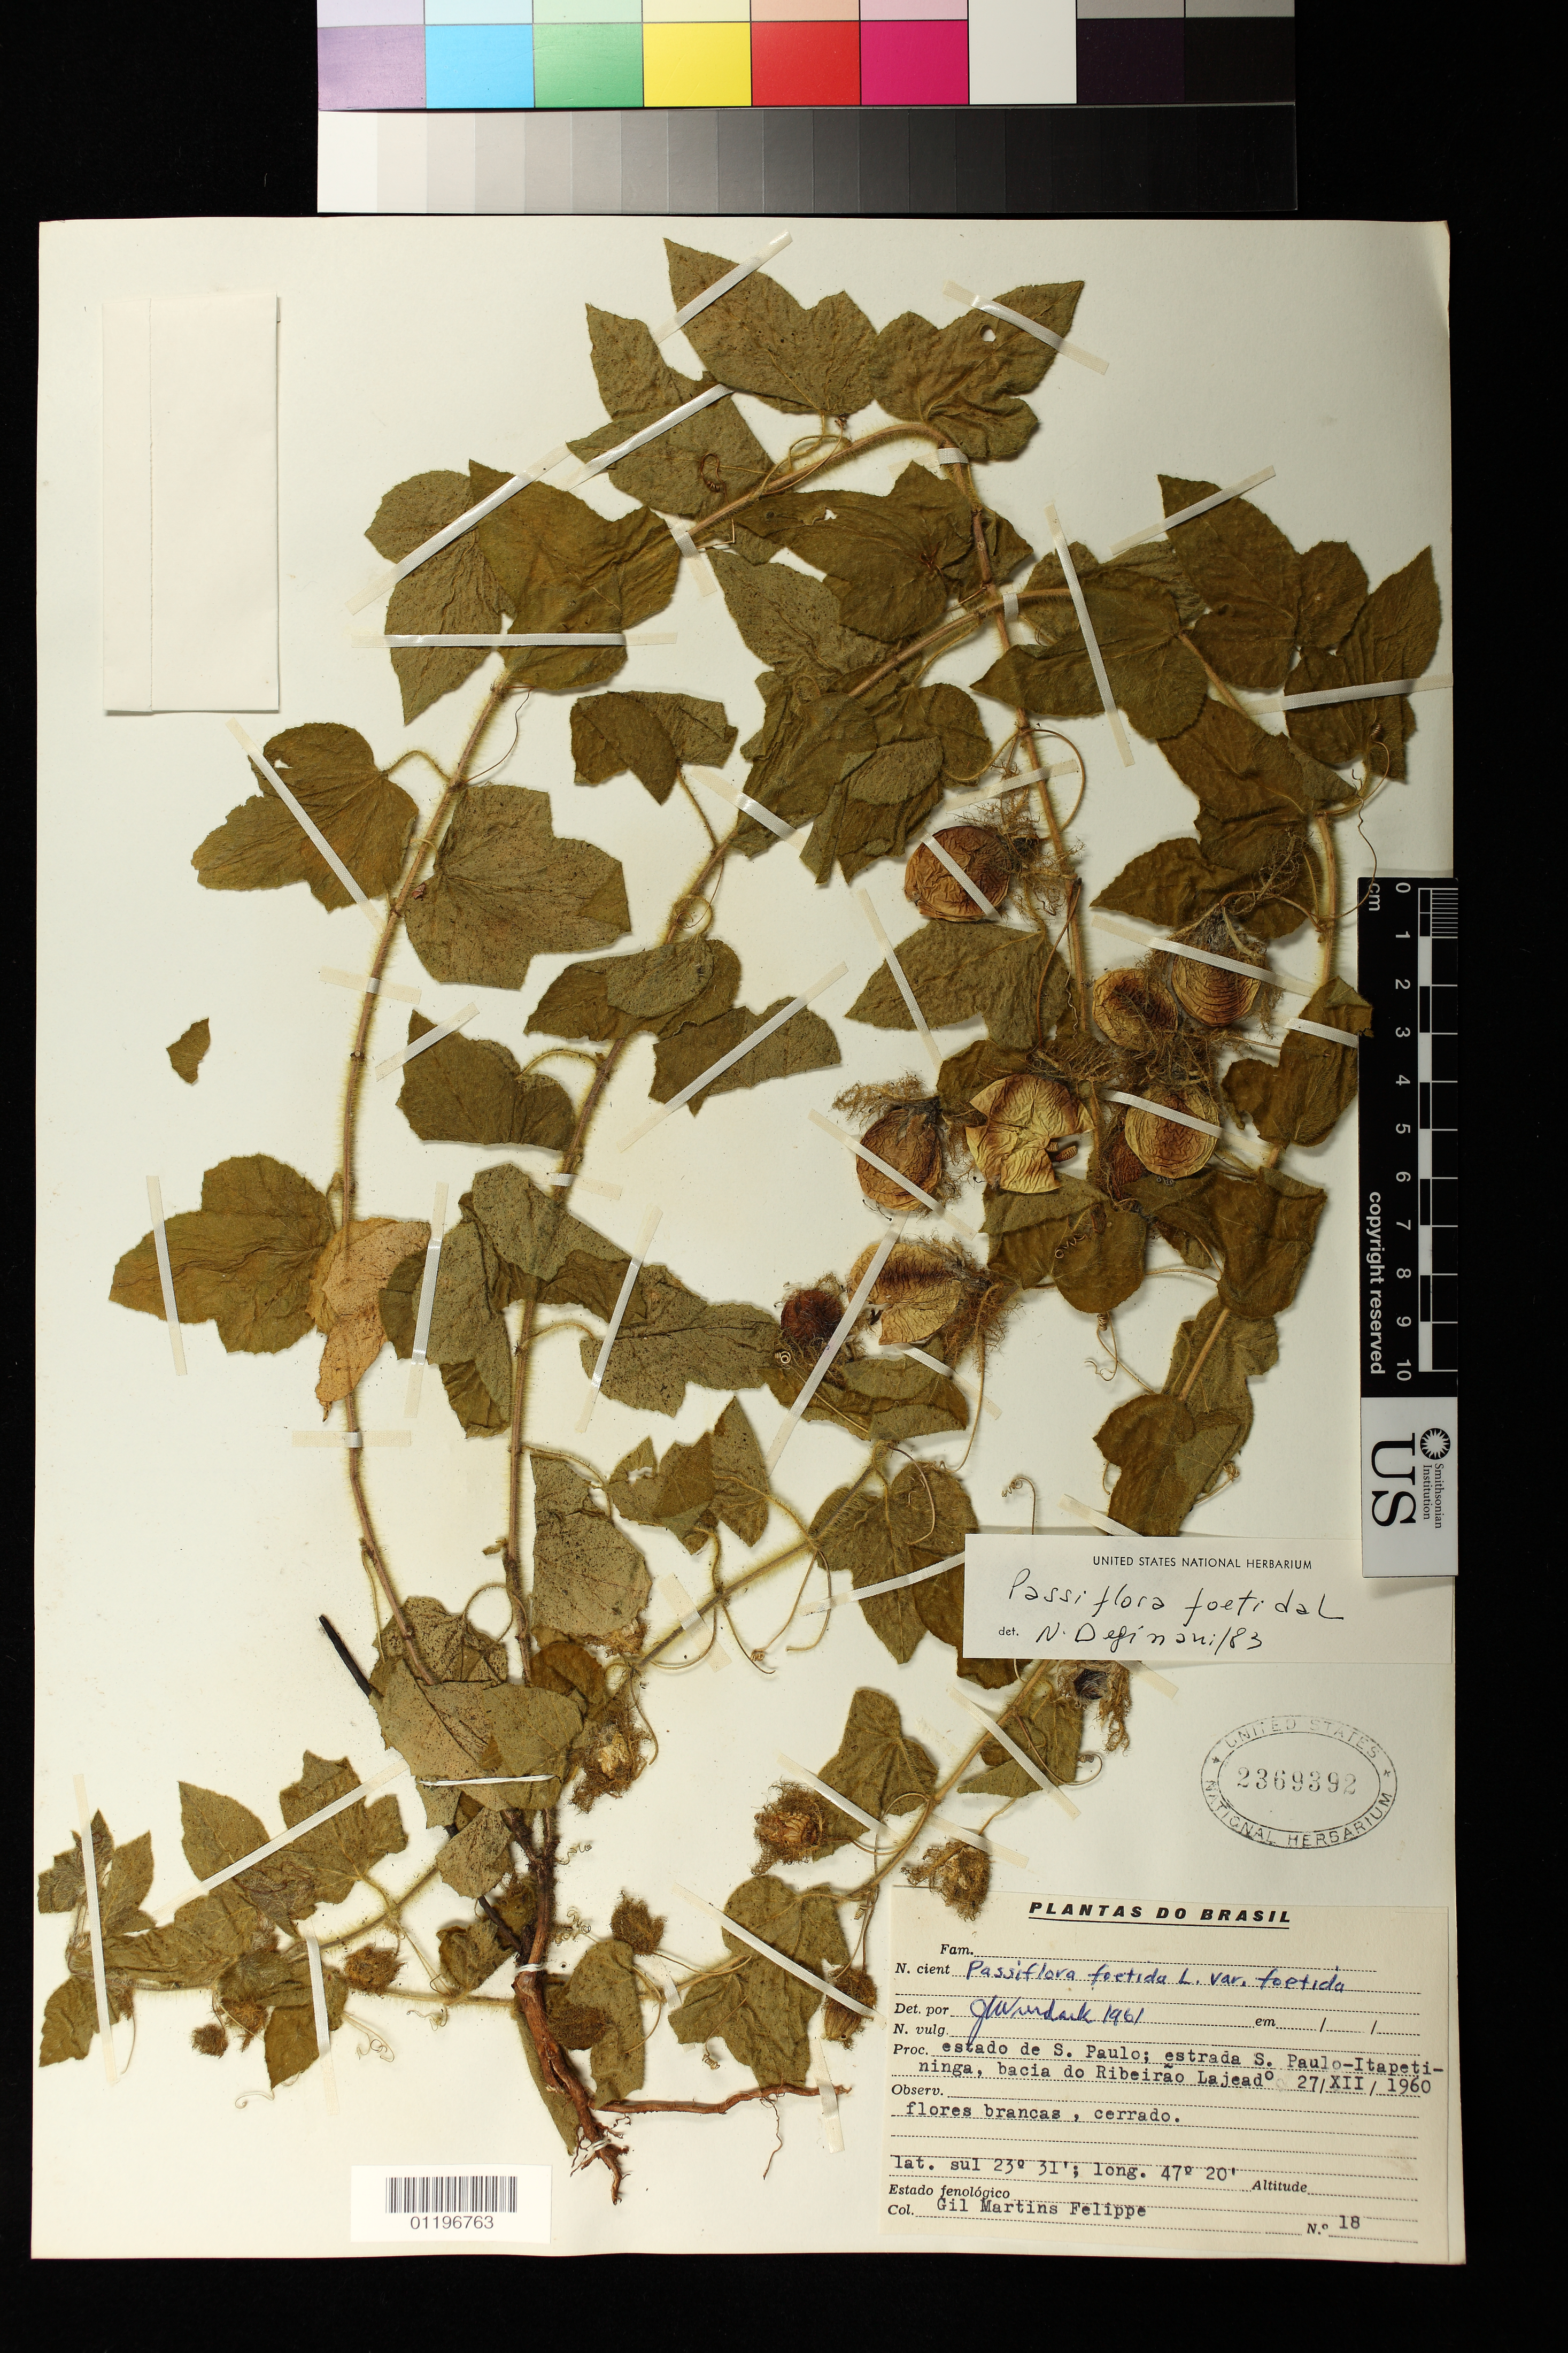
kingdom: Plantae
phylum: Tracheophyta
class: Magnoliopsida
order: Malpighiales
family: Passifloraceae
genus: Passiflora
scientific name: Passiflora foetida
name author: L.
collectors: G. M. Felippe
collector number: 18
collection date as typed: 27 Dec 1960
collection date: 1960-12-27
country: Brazil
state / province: São Paulo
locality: Estado de S. Paulo; estrada S. Paulo-Itapetininga, bacia do Ribeirao Lajead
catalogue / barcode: US 2369392